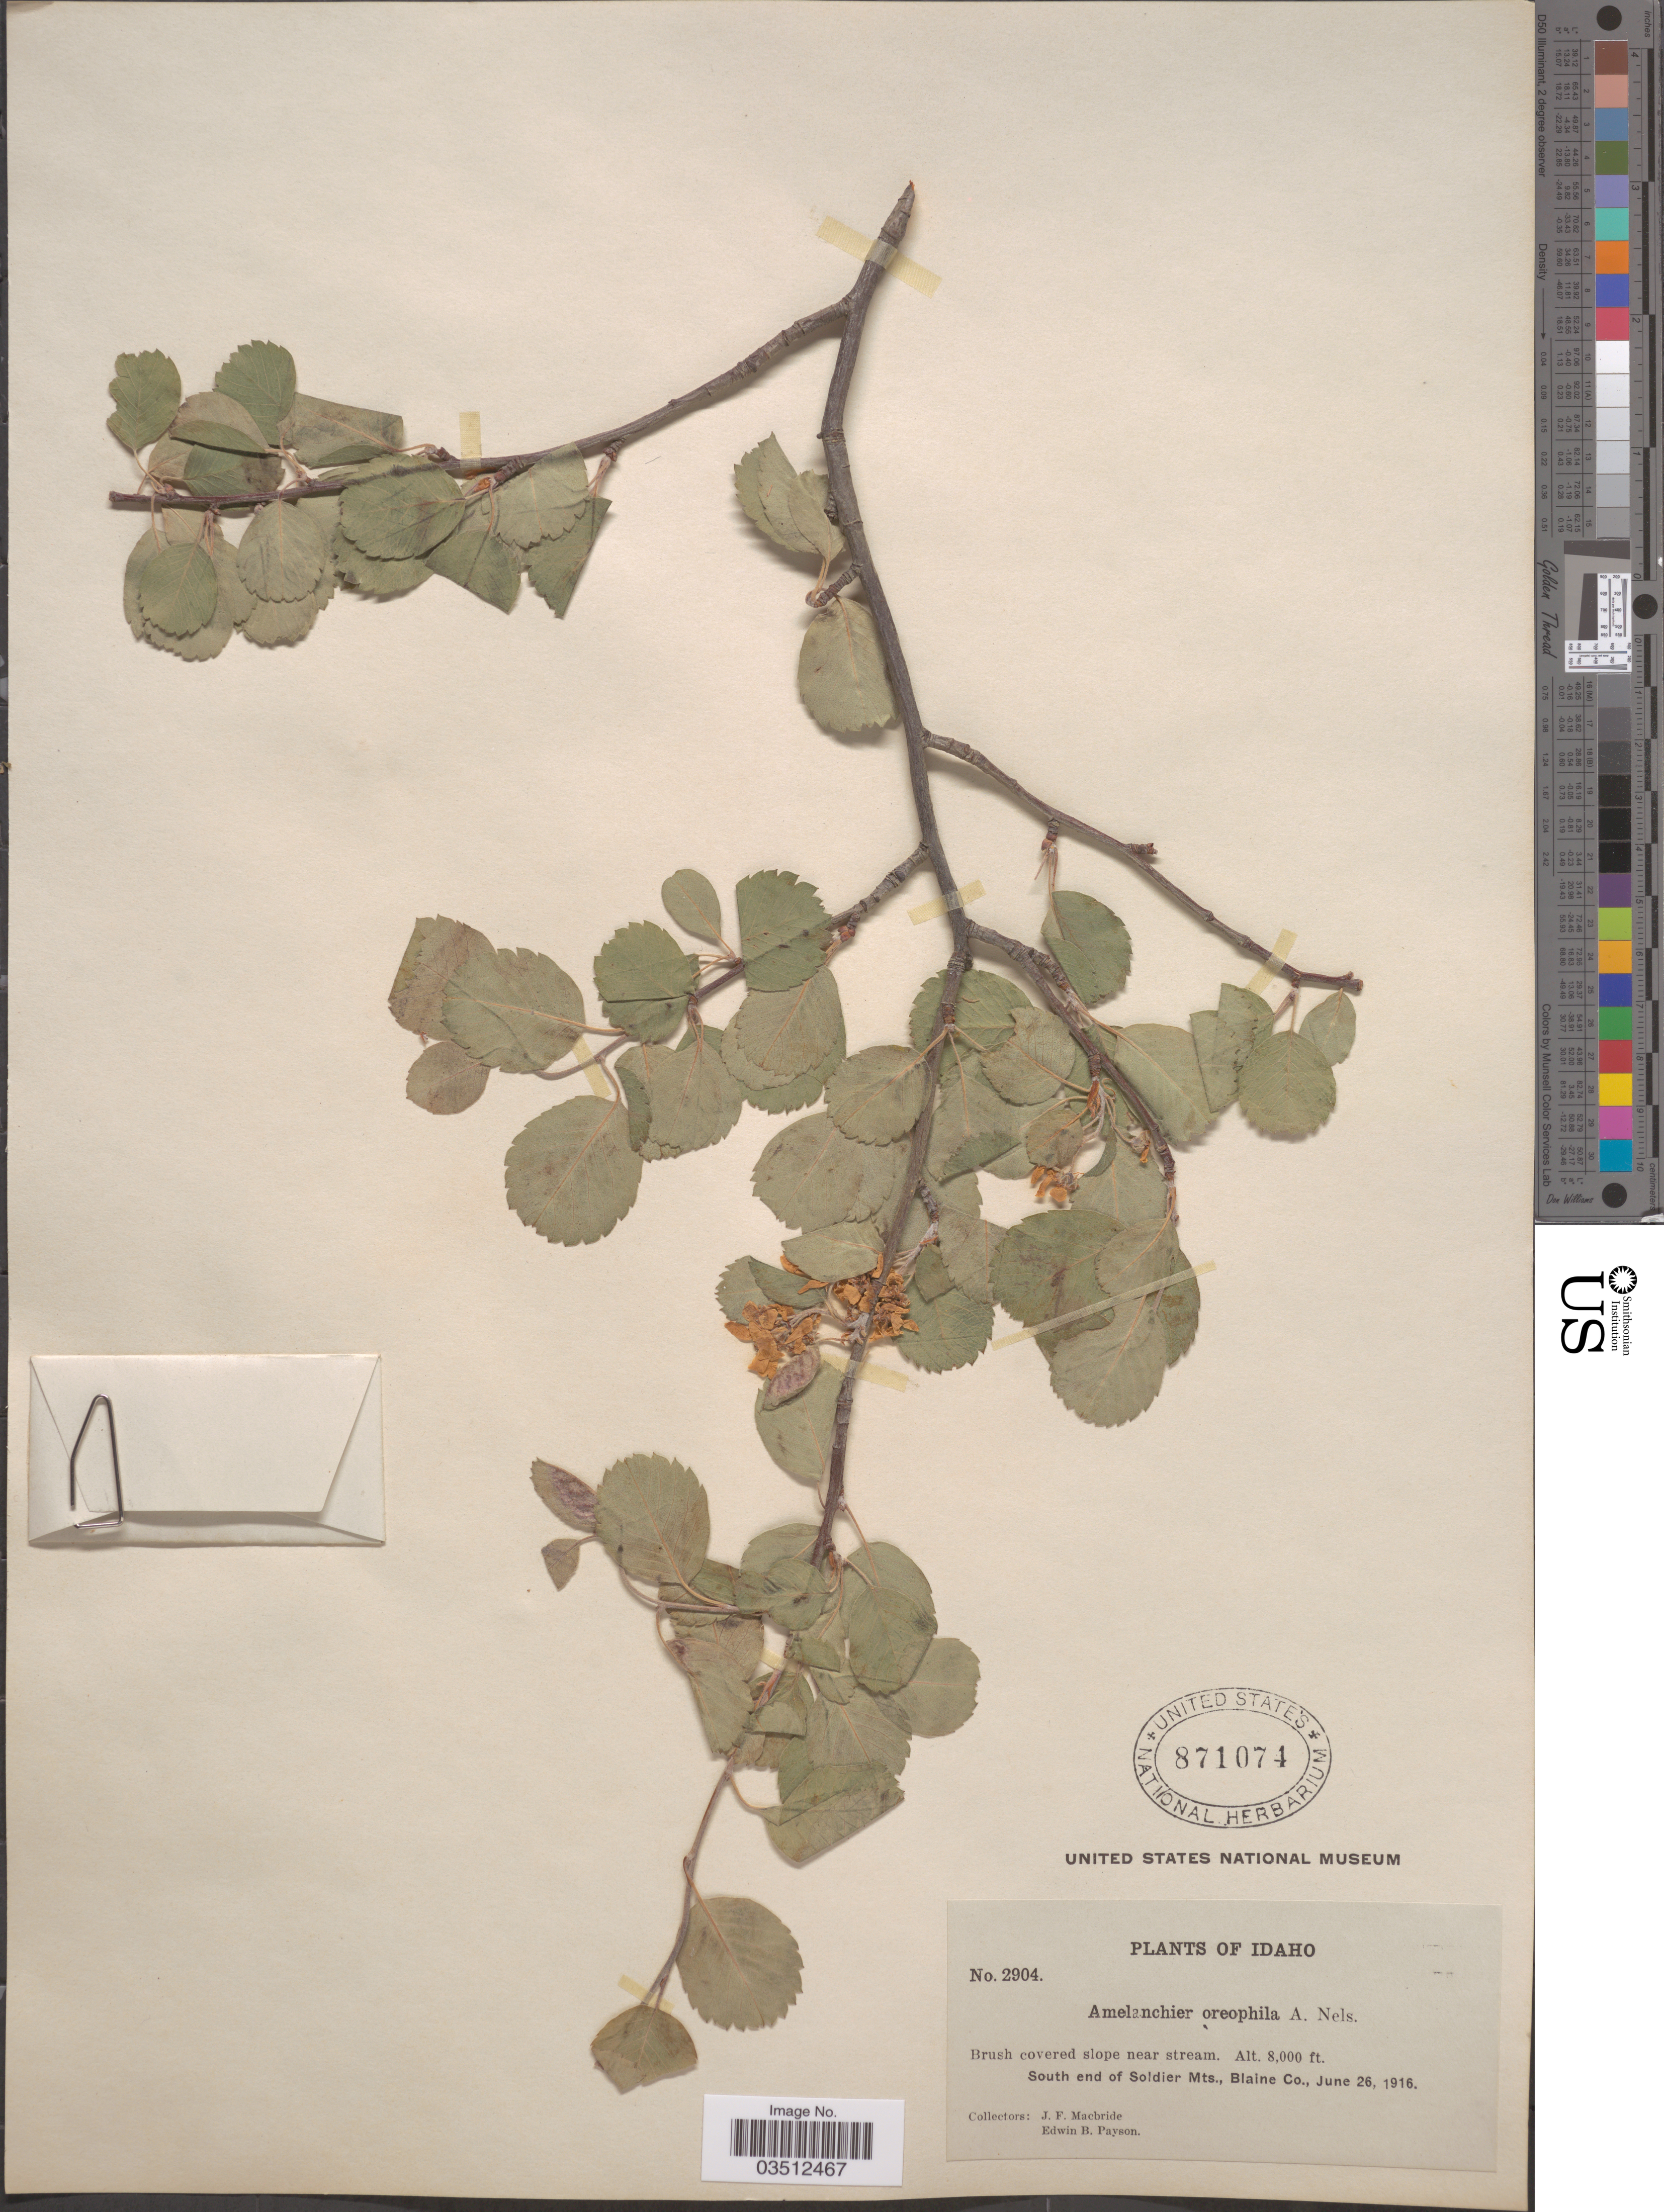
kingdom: Plantae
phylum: Tracheophyta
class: Magnoliopsida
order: Rosales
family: Rosaceae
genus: Amelanchier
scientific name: Amelanchier oreophila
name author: A. Nelson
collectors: J. F. Macbride & E. B. Payson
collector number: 2904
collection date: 1916-06-26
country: United States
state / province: Idaho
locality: South end of Soldier Mts., Blaine Co.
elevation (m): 2438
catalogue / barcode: US 871074